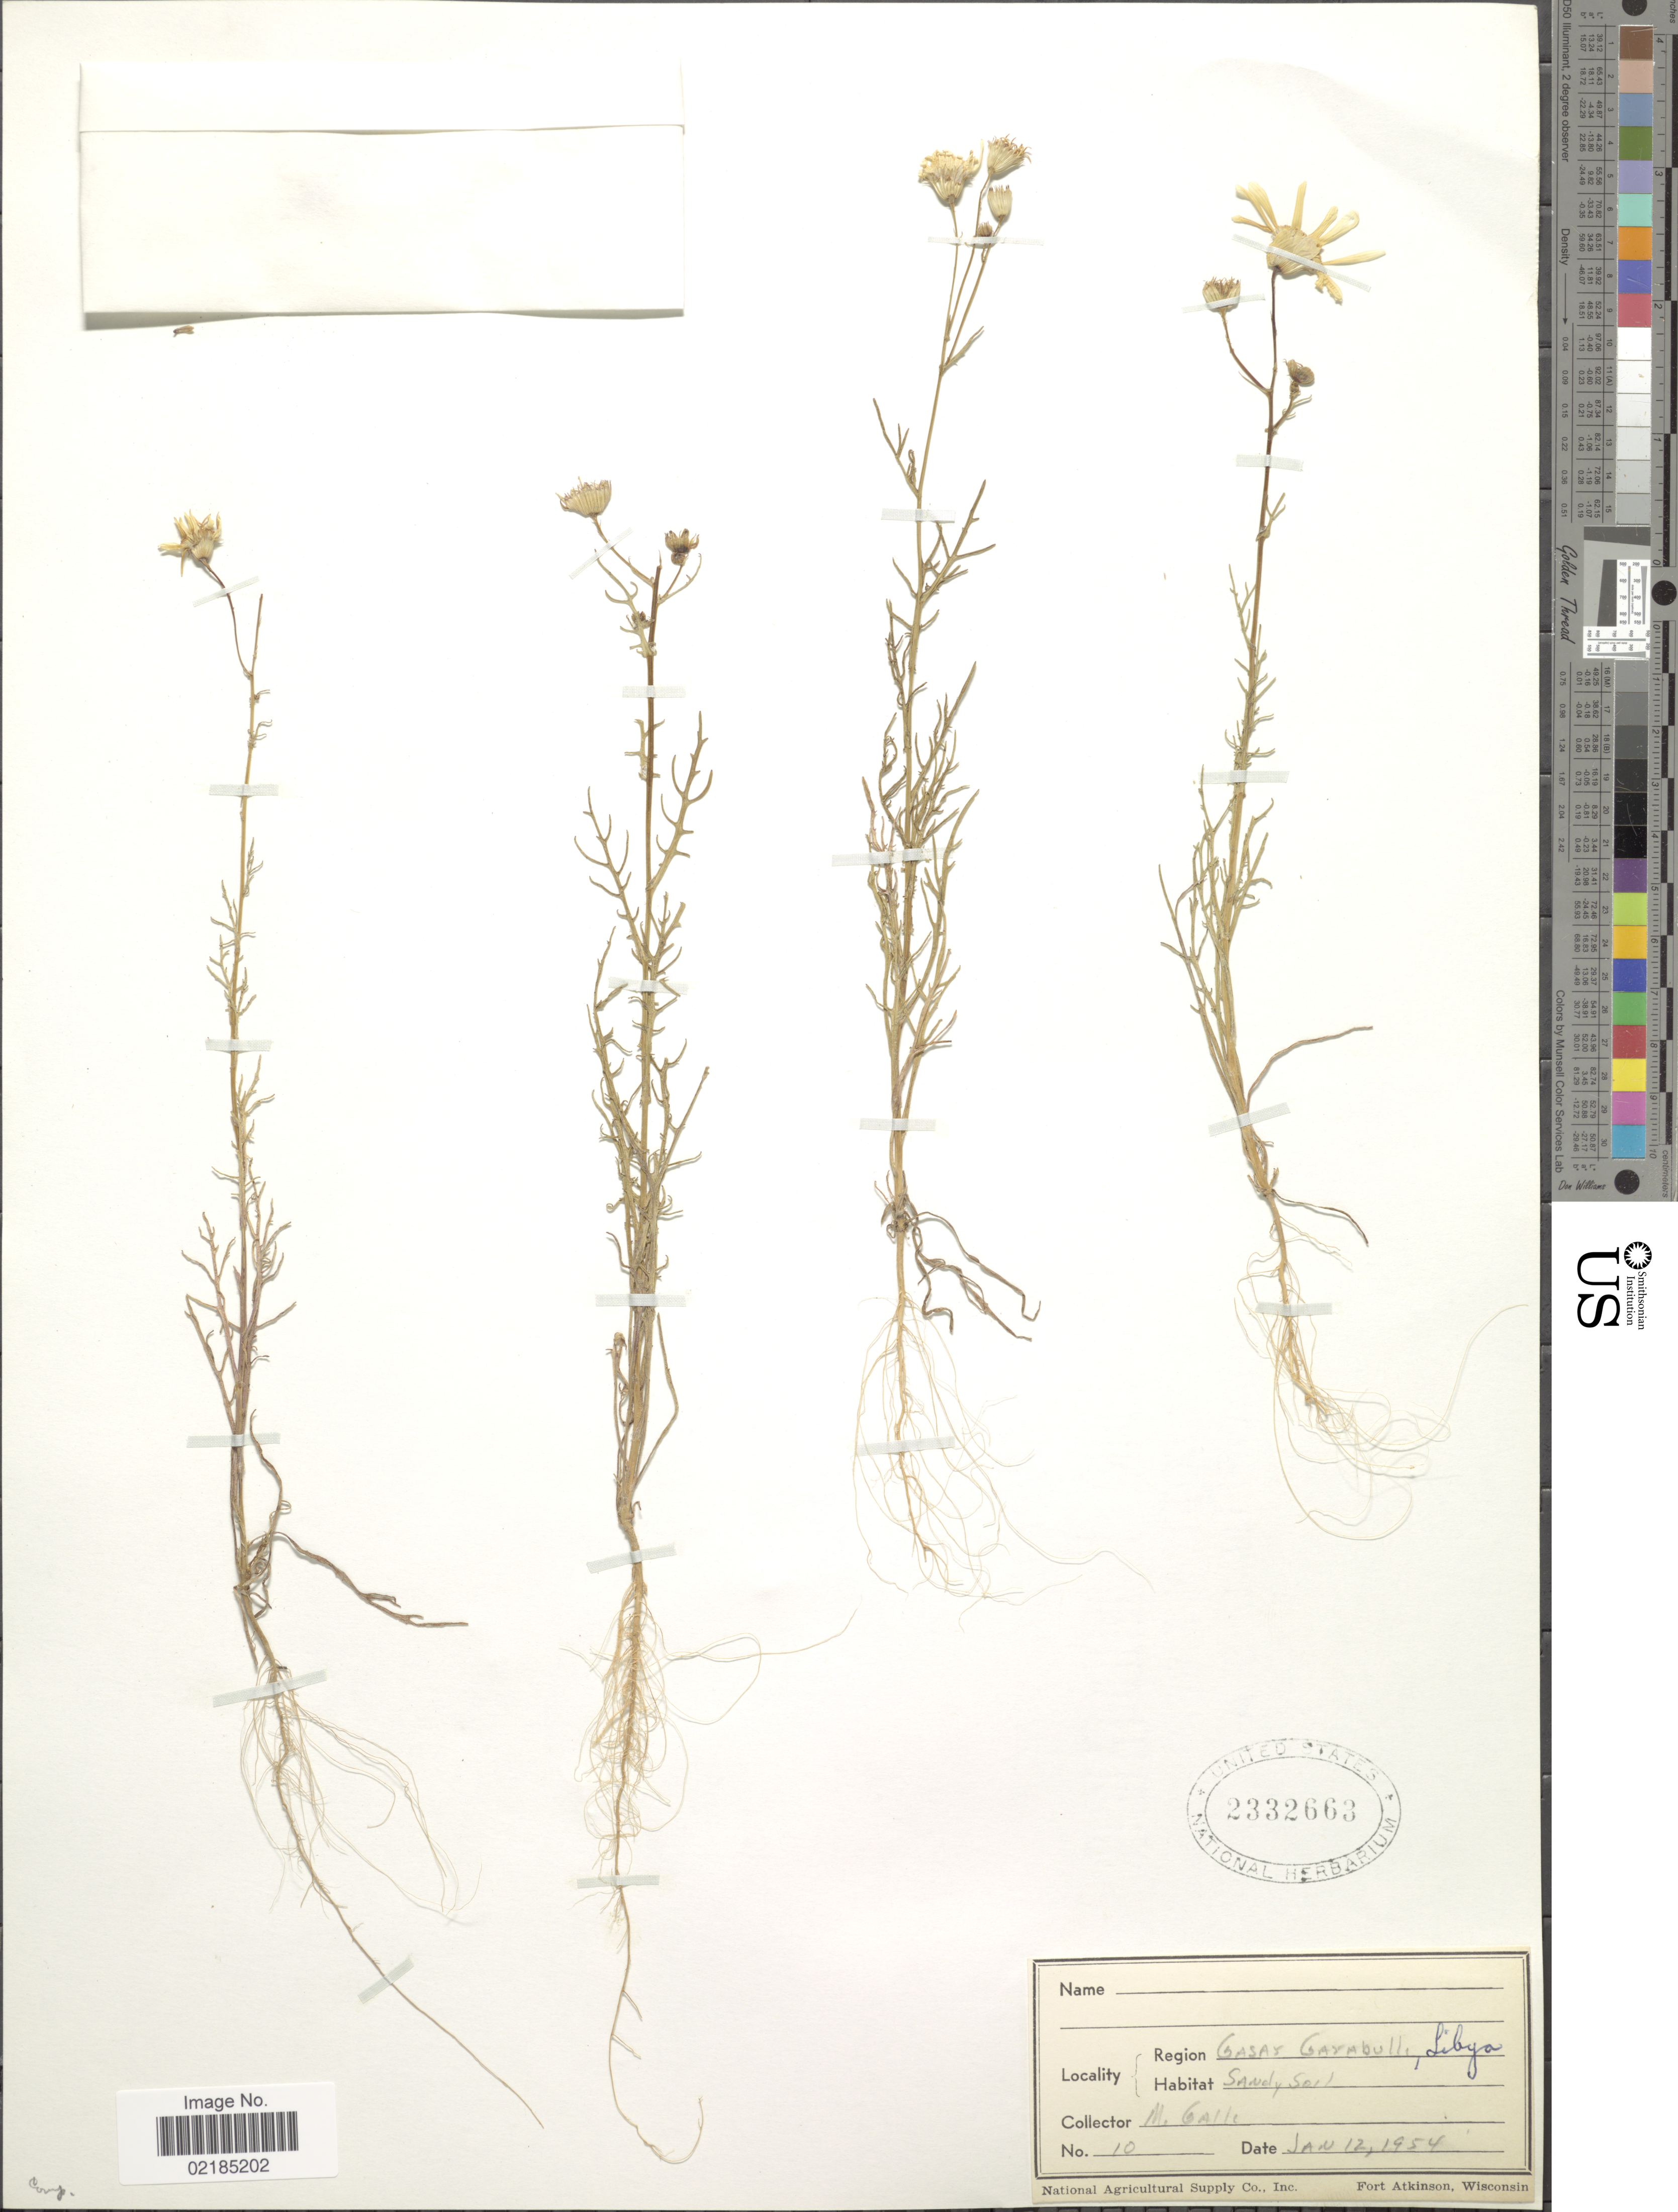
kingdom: Plantae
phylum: Tracheophyta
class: Magnoliopsida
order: Asterales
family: Asteraceae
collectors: M. Gaili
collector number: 10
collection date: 1954-01-12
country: Libya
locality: Gasar Garabulli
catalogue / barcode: US 2332663